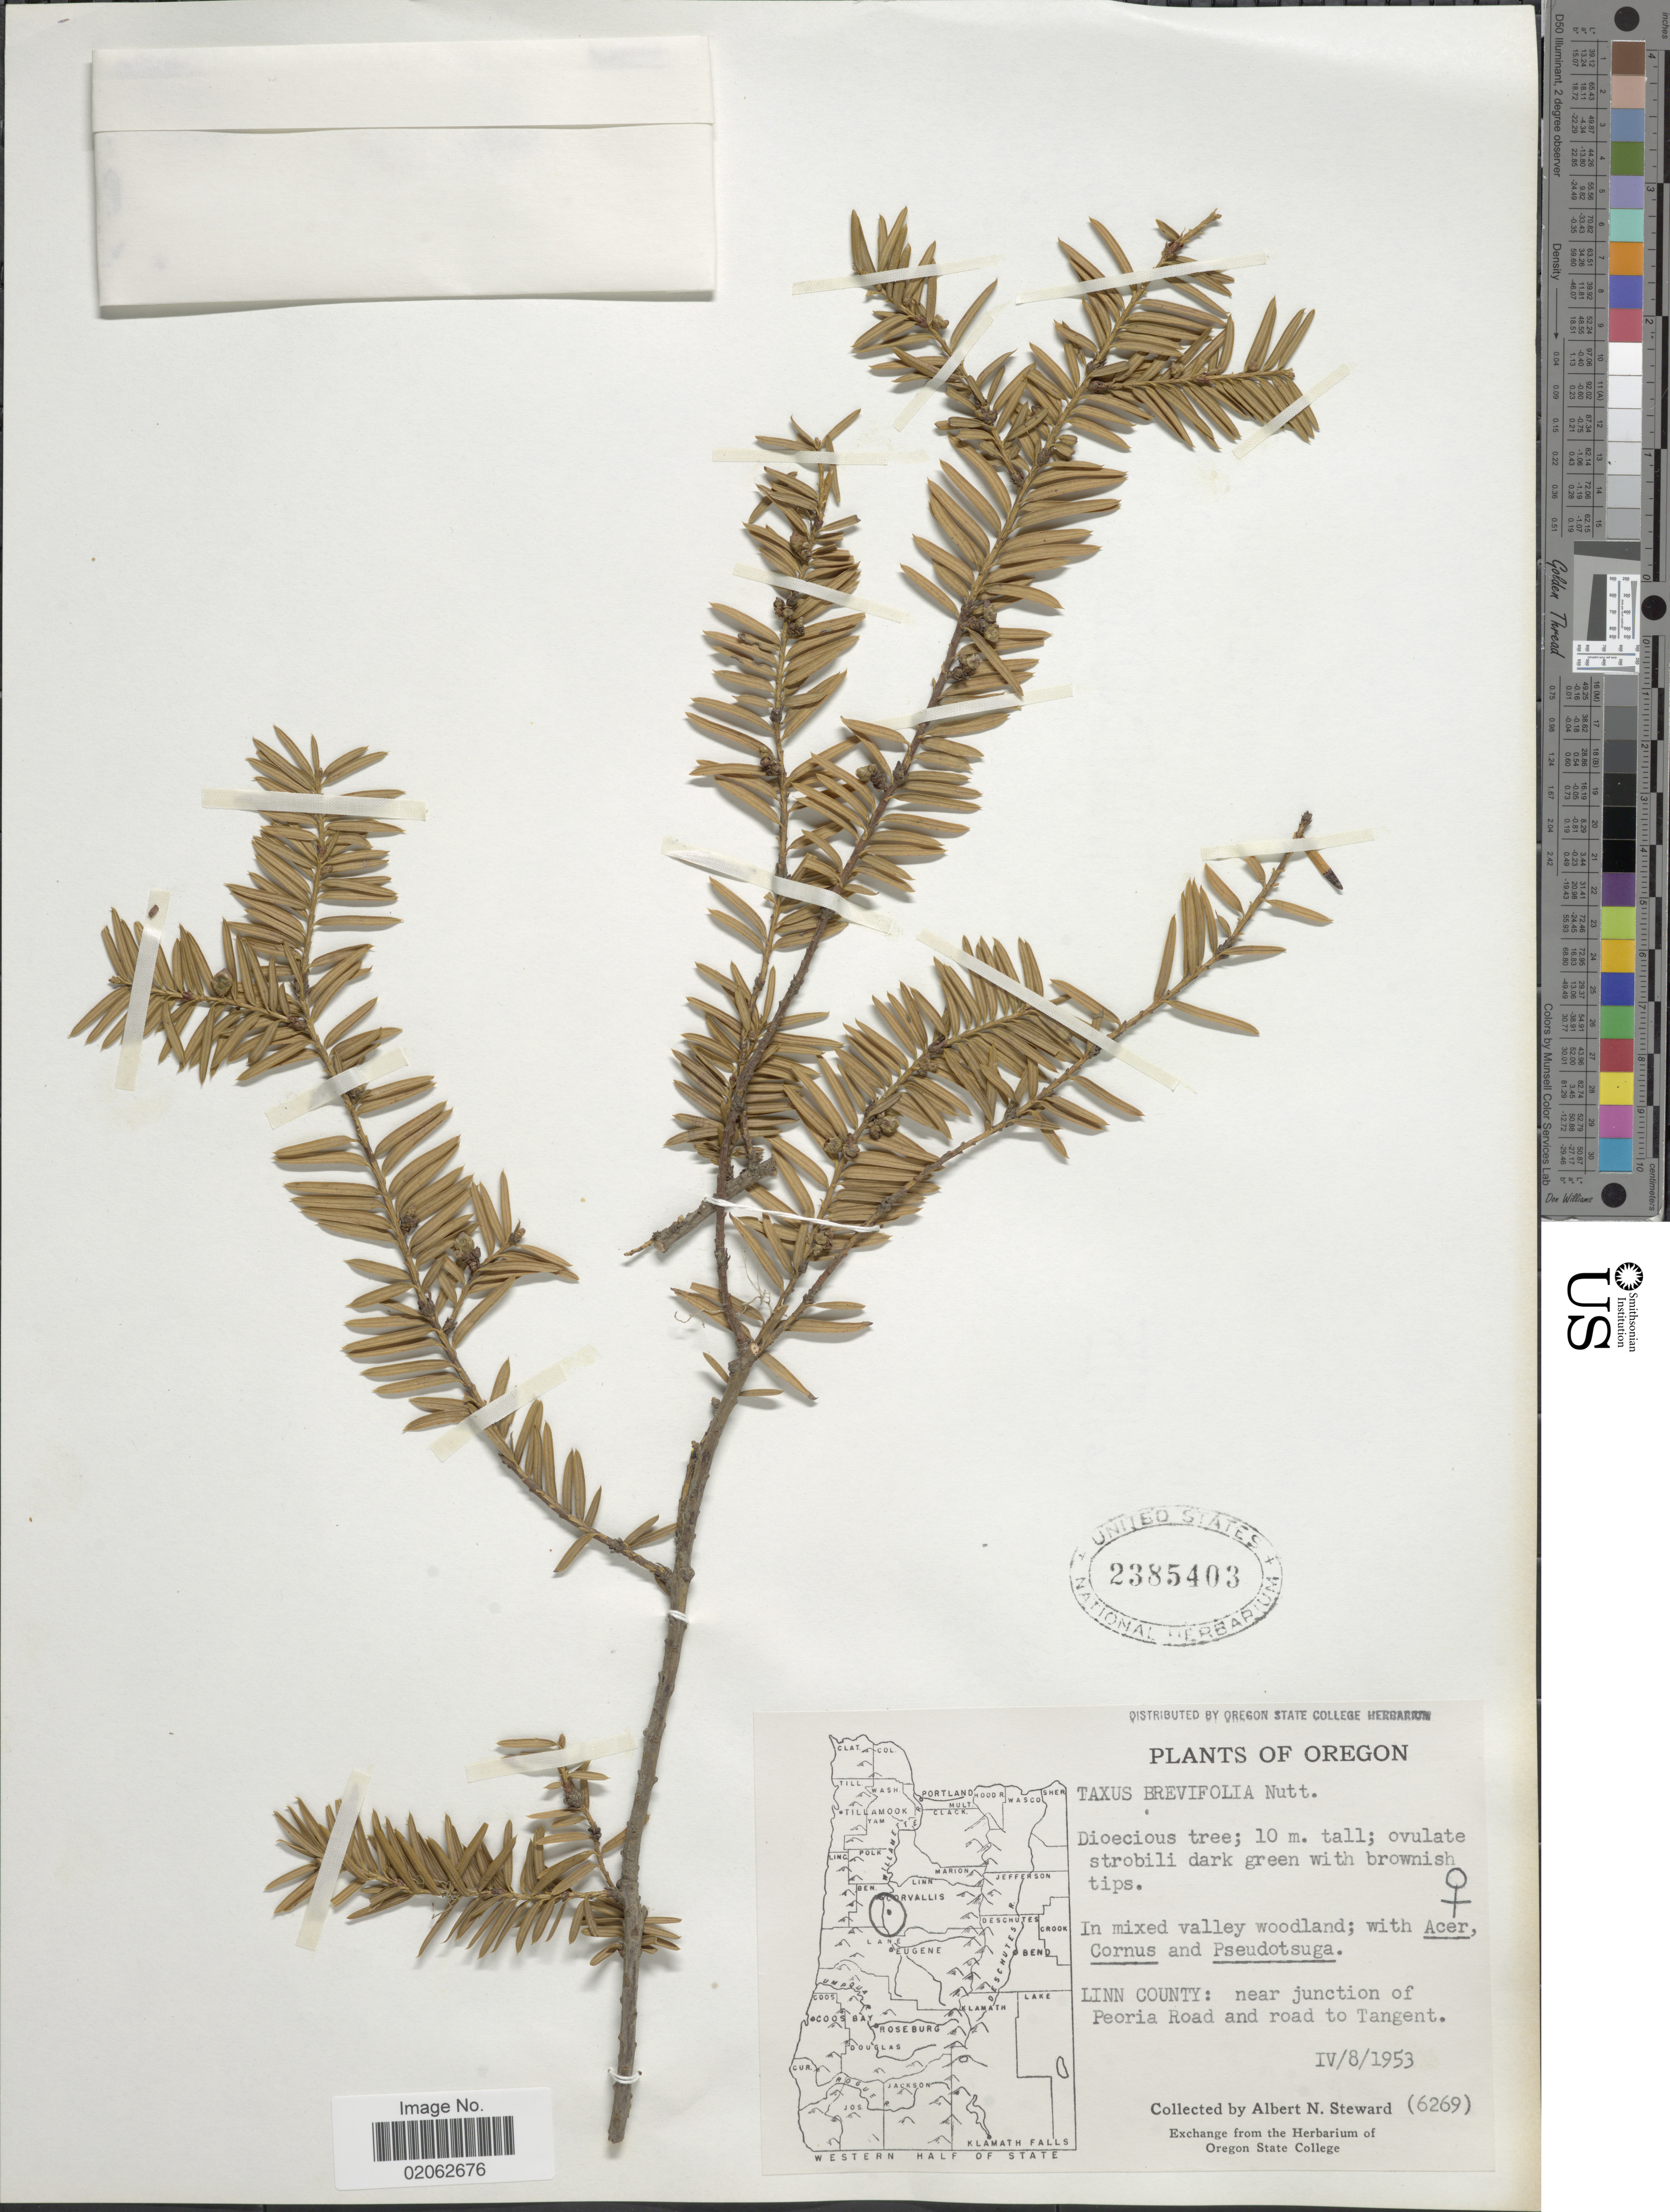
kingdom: Plantae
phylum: Tracheophyta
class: Pinopsida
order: Pinales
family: Taxaceae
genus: Taxus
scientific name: Taxus brevifolia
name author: Nutt.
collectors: A. N. Steward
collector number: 6269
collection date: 1953-04-08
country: United States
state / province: Oregon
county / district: Linn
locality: Linn County: near junction of Peoria Road and road to Tangent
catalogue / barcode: US 2385403